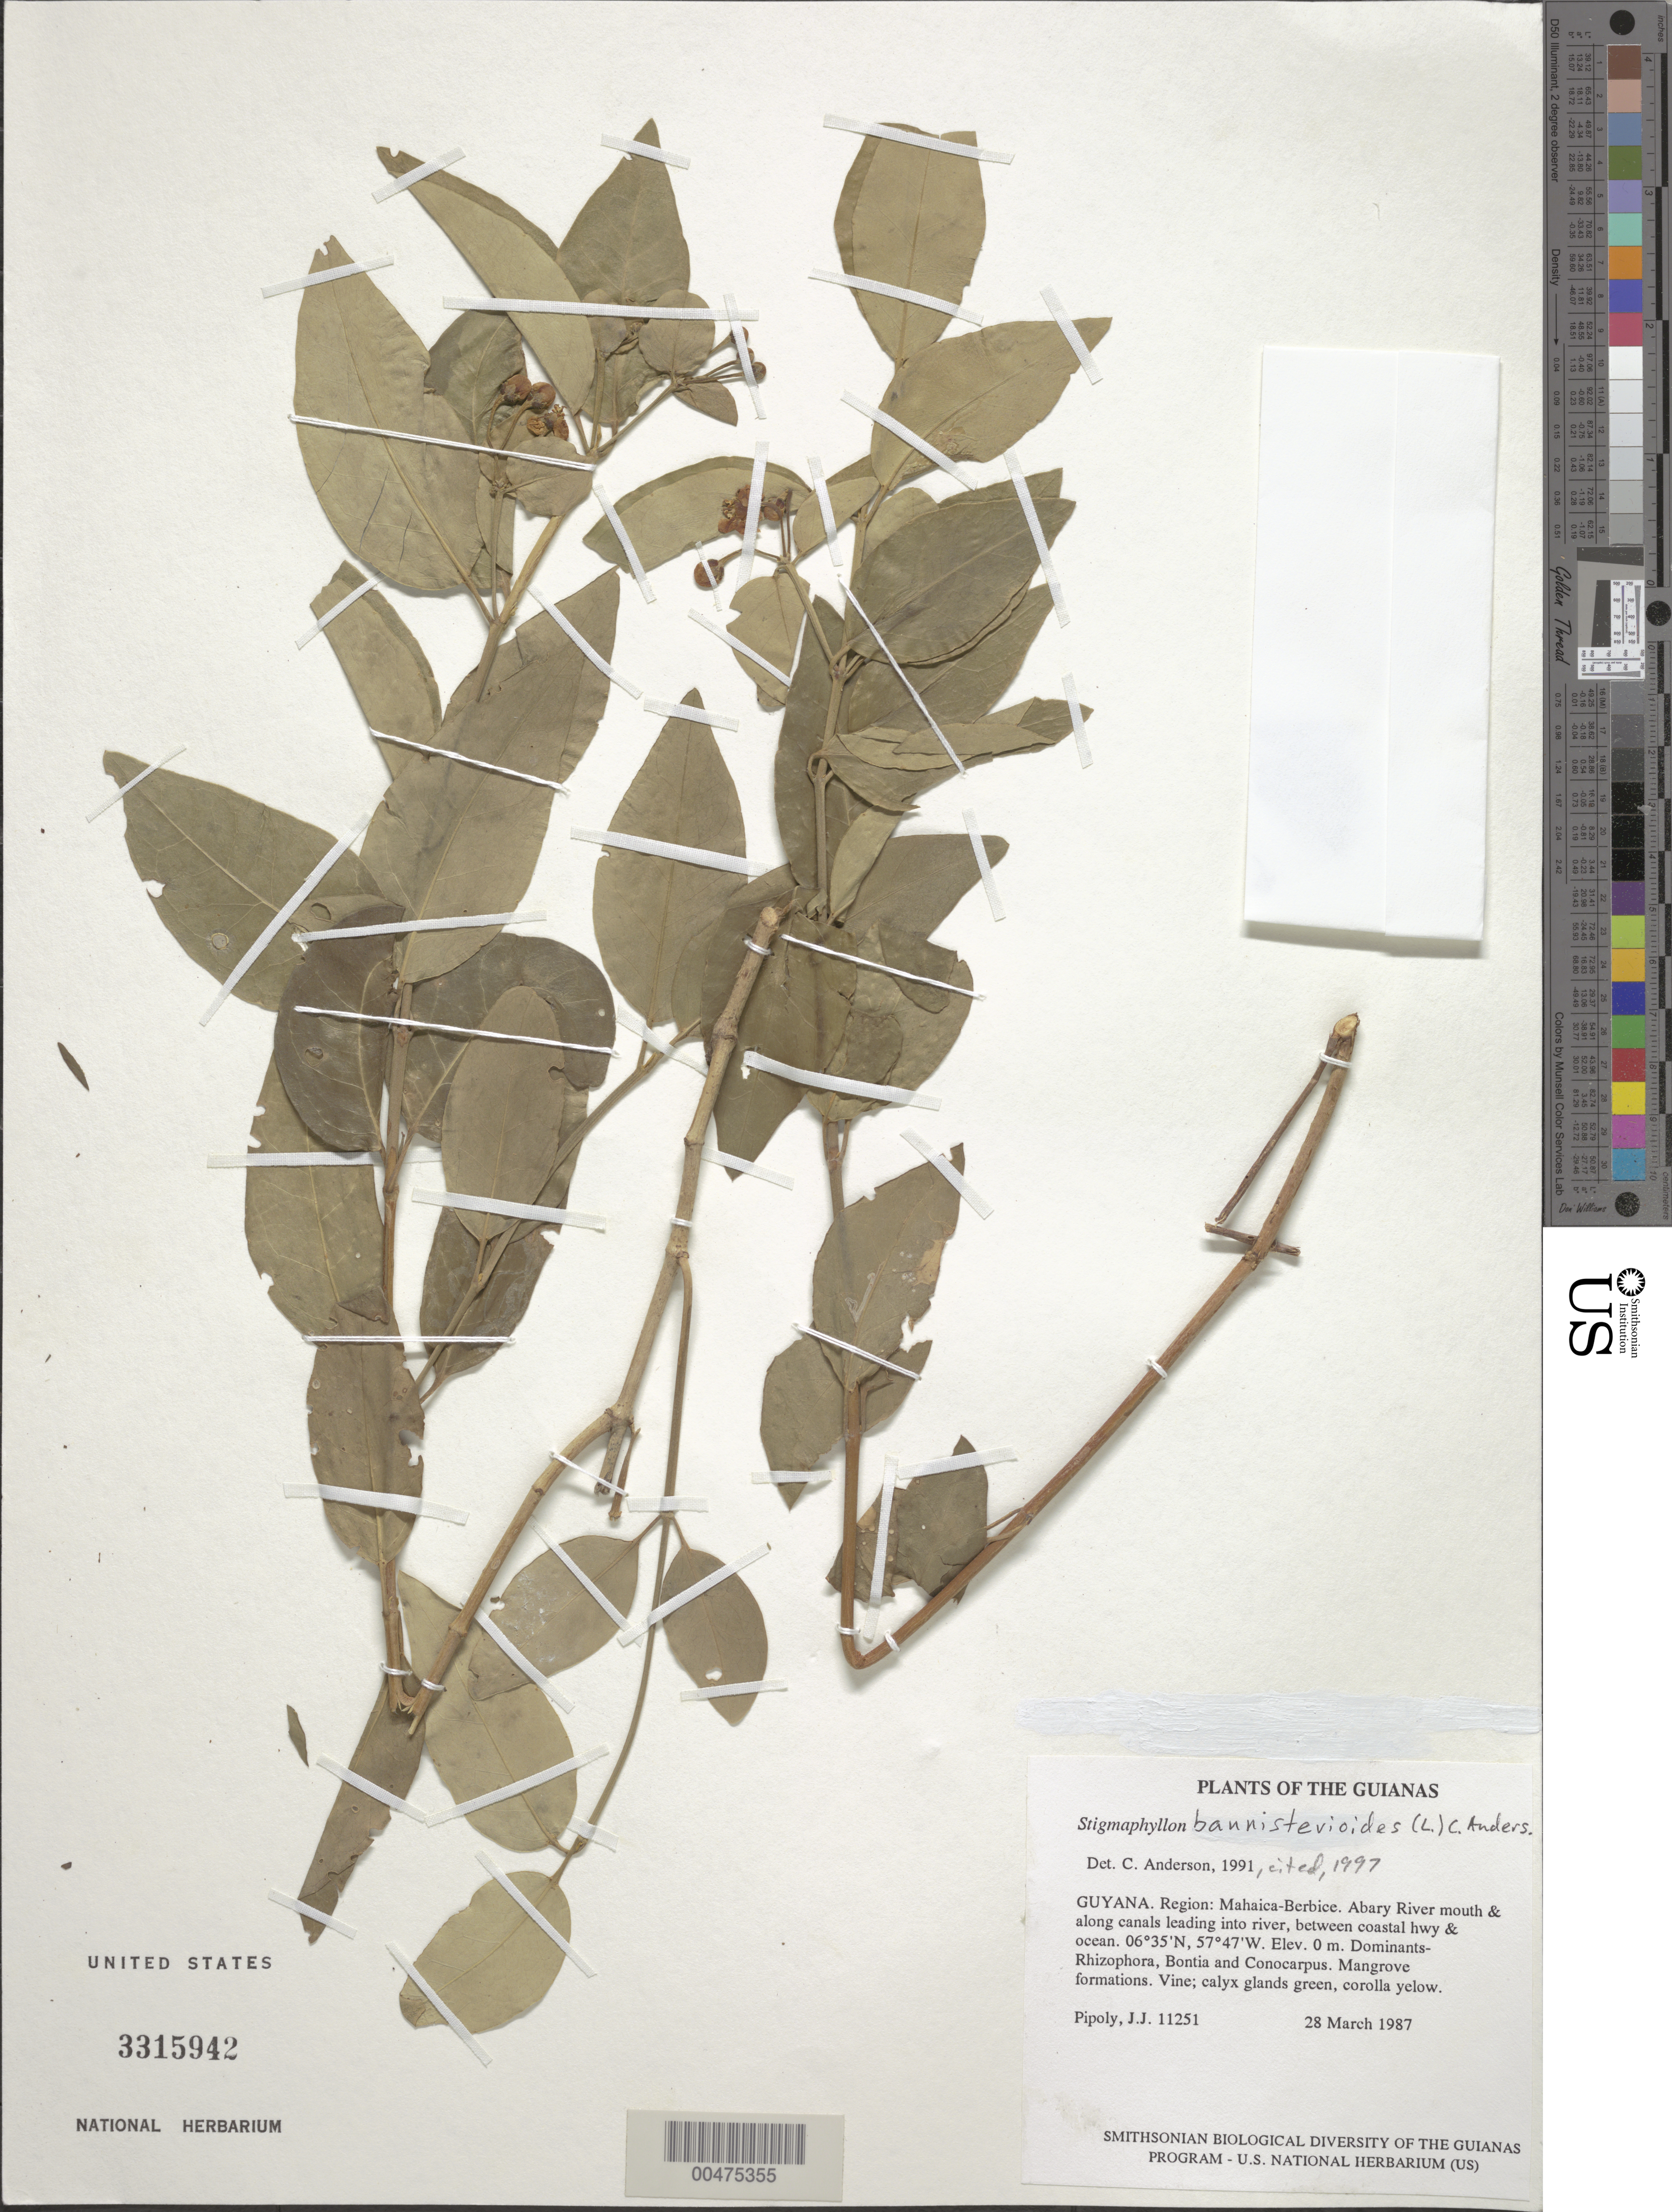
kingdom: Plantae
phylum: Tracheophyta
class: Magnoliopsida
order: Malpighiales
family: Malpighiaceae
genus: Stigmaphyllon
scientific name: Stigmaphyllon bannisterioides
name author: (L.) C.E. Anderson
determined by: Anderson, C.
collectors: J. J. Pipoly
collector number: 11251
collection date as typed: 28 March 1987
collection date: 1987-03-28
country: Guyana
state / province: Mahaica-Berbice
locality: Abary River mouth & along canals leading into river, between coastal hwy & ocean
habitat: Mangrove formations. Dominants: Rhizophora, Avicennia, and Conocarpus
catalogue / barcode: US 3315942